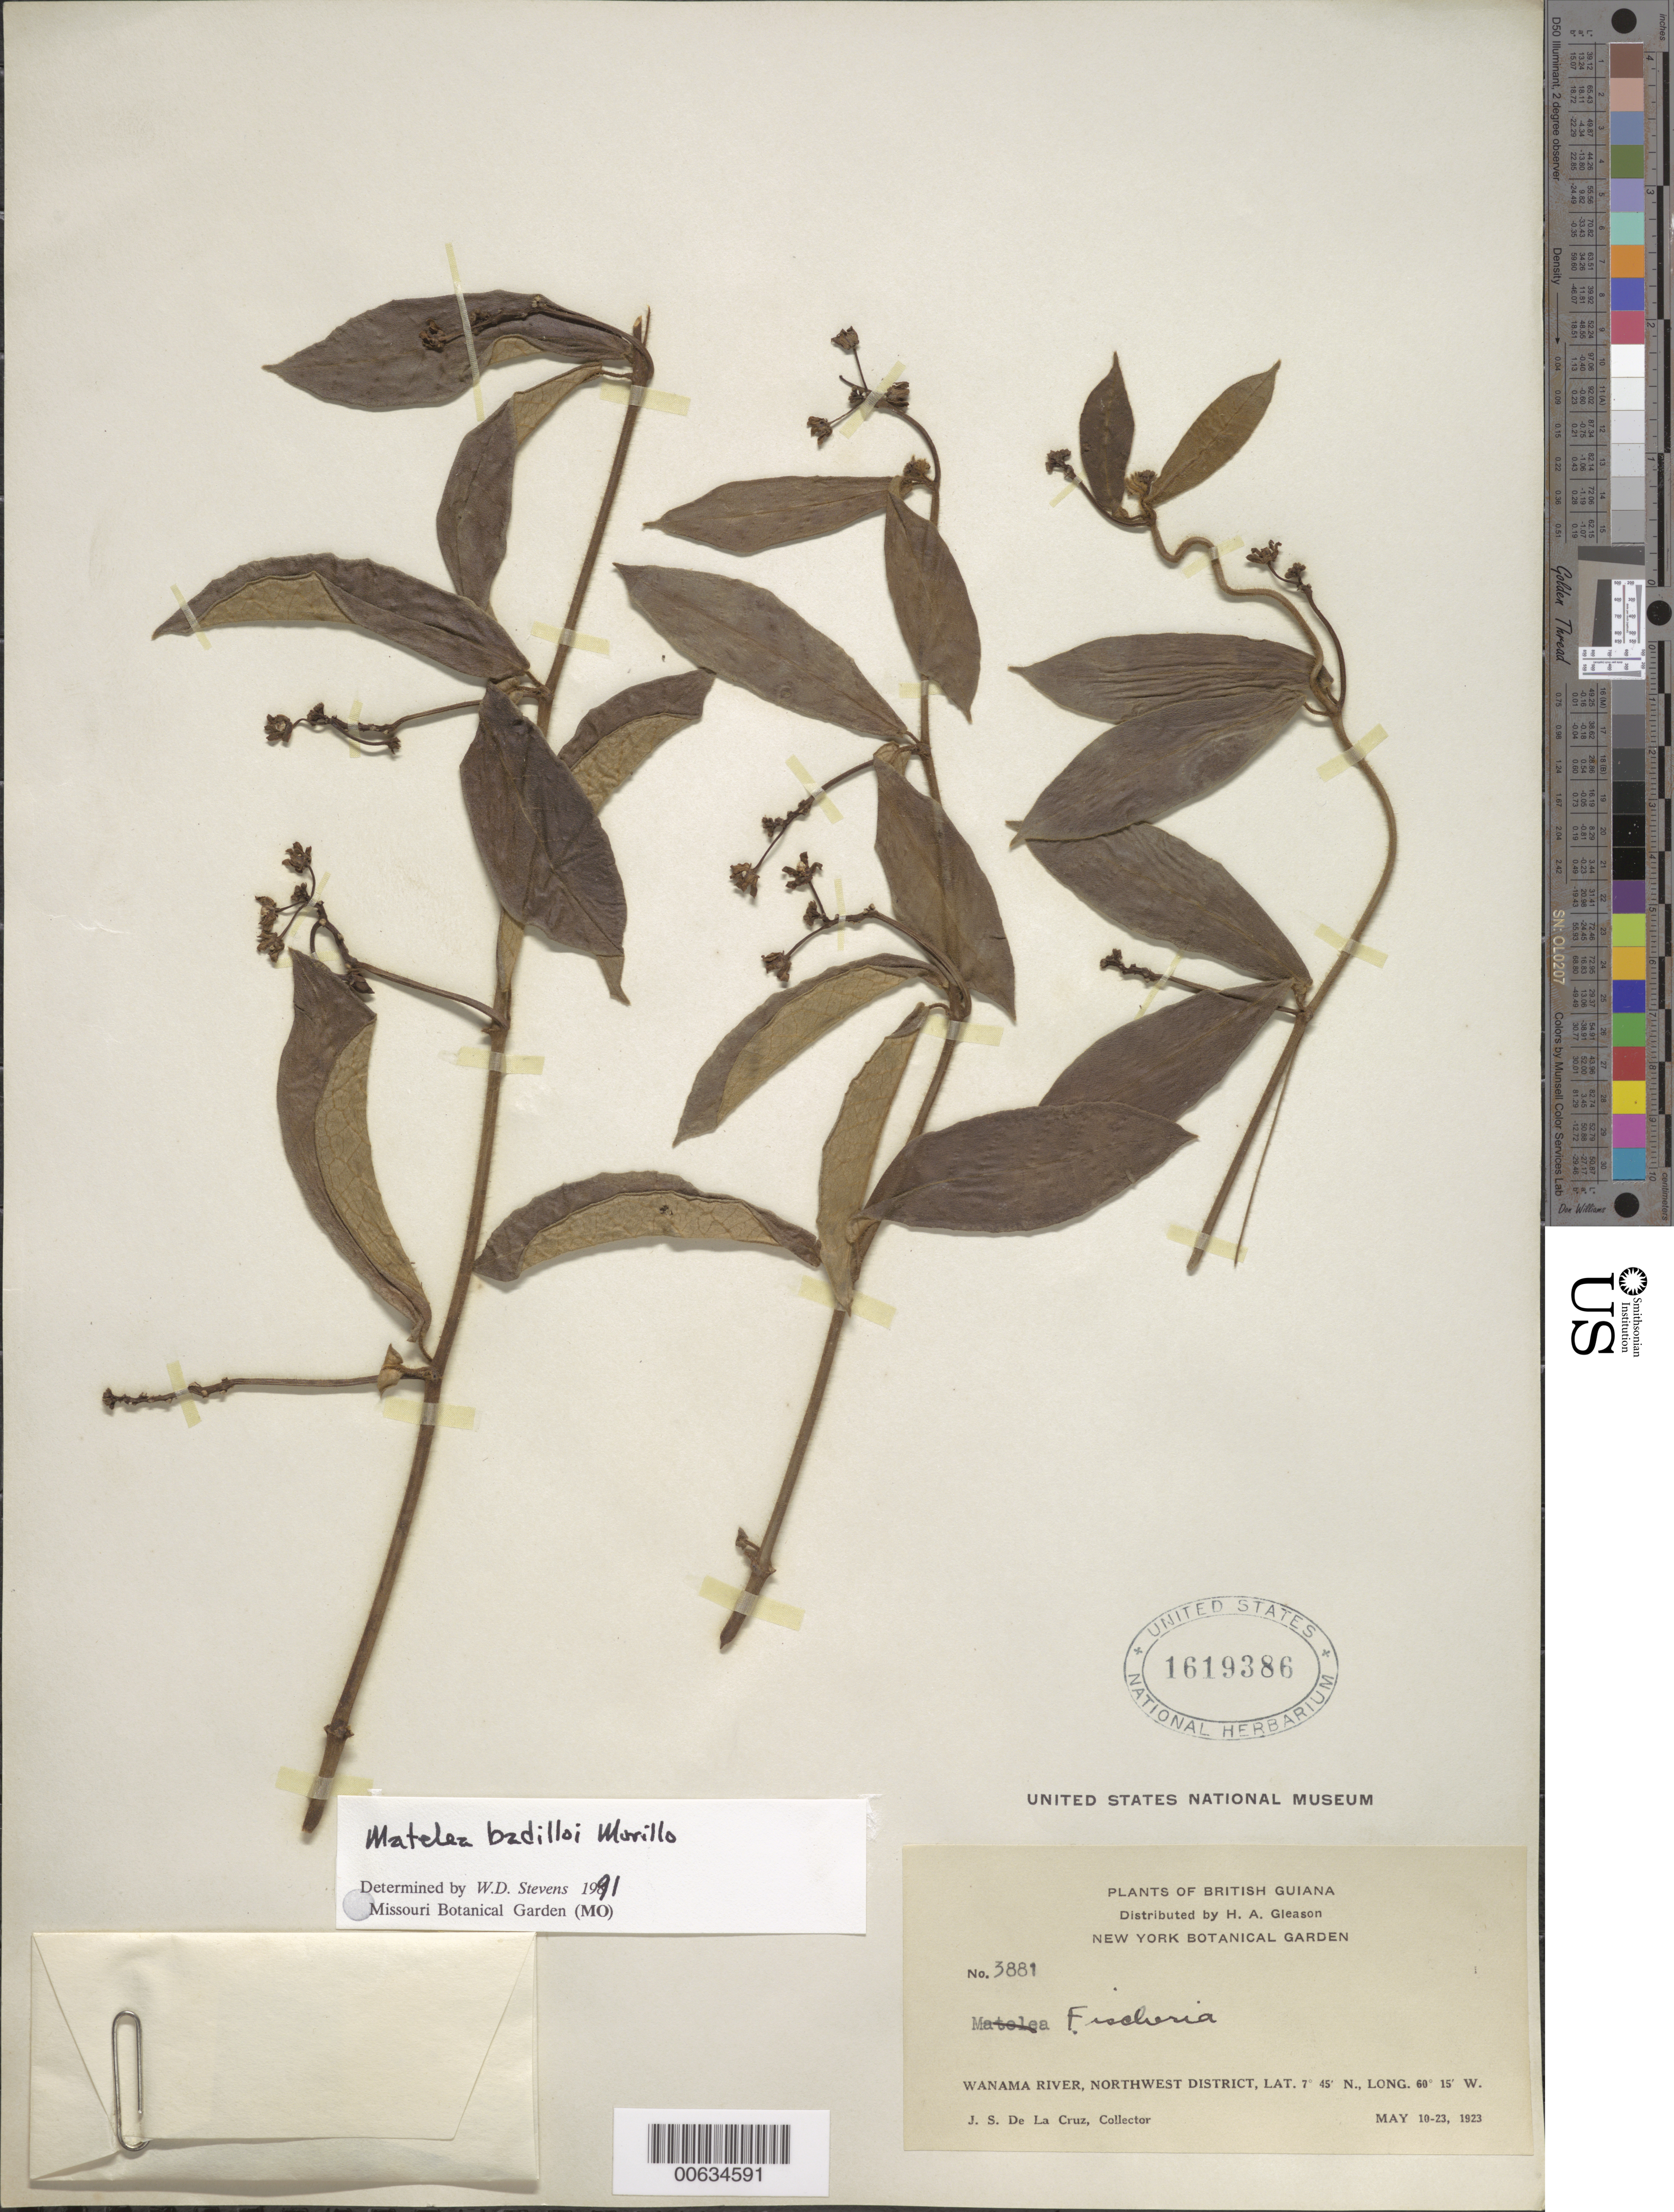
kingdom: Plantae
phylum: Tracheophyta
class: Magnoliopsida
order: Gentianales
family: Apocynaceae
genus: Matelea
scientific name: Matelea badilloi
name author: Morillo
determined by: Stevens, W. Douglas, Missouri Botanical Garden (MO)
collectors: J. S. de la Cruz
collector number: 3881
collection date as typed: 10-May-23 to 23-May-23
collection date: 1923-05-10/1923-05-23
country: Guyana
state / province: Barima-Waini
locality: Wanama R., NW District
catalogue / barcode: US 1619386